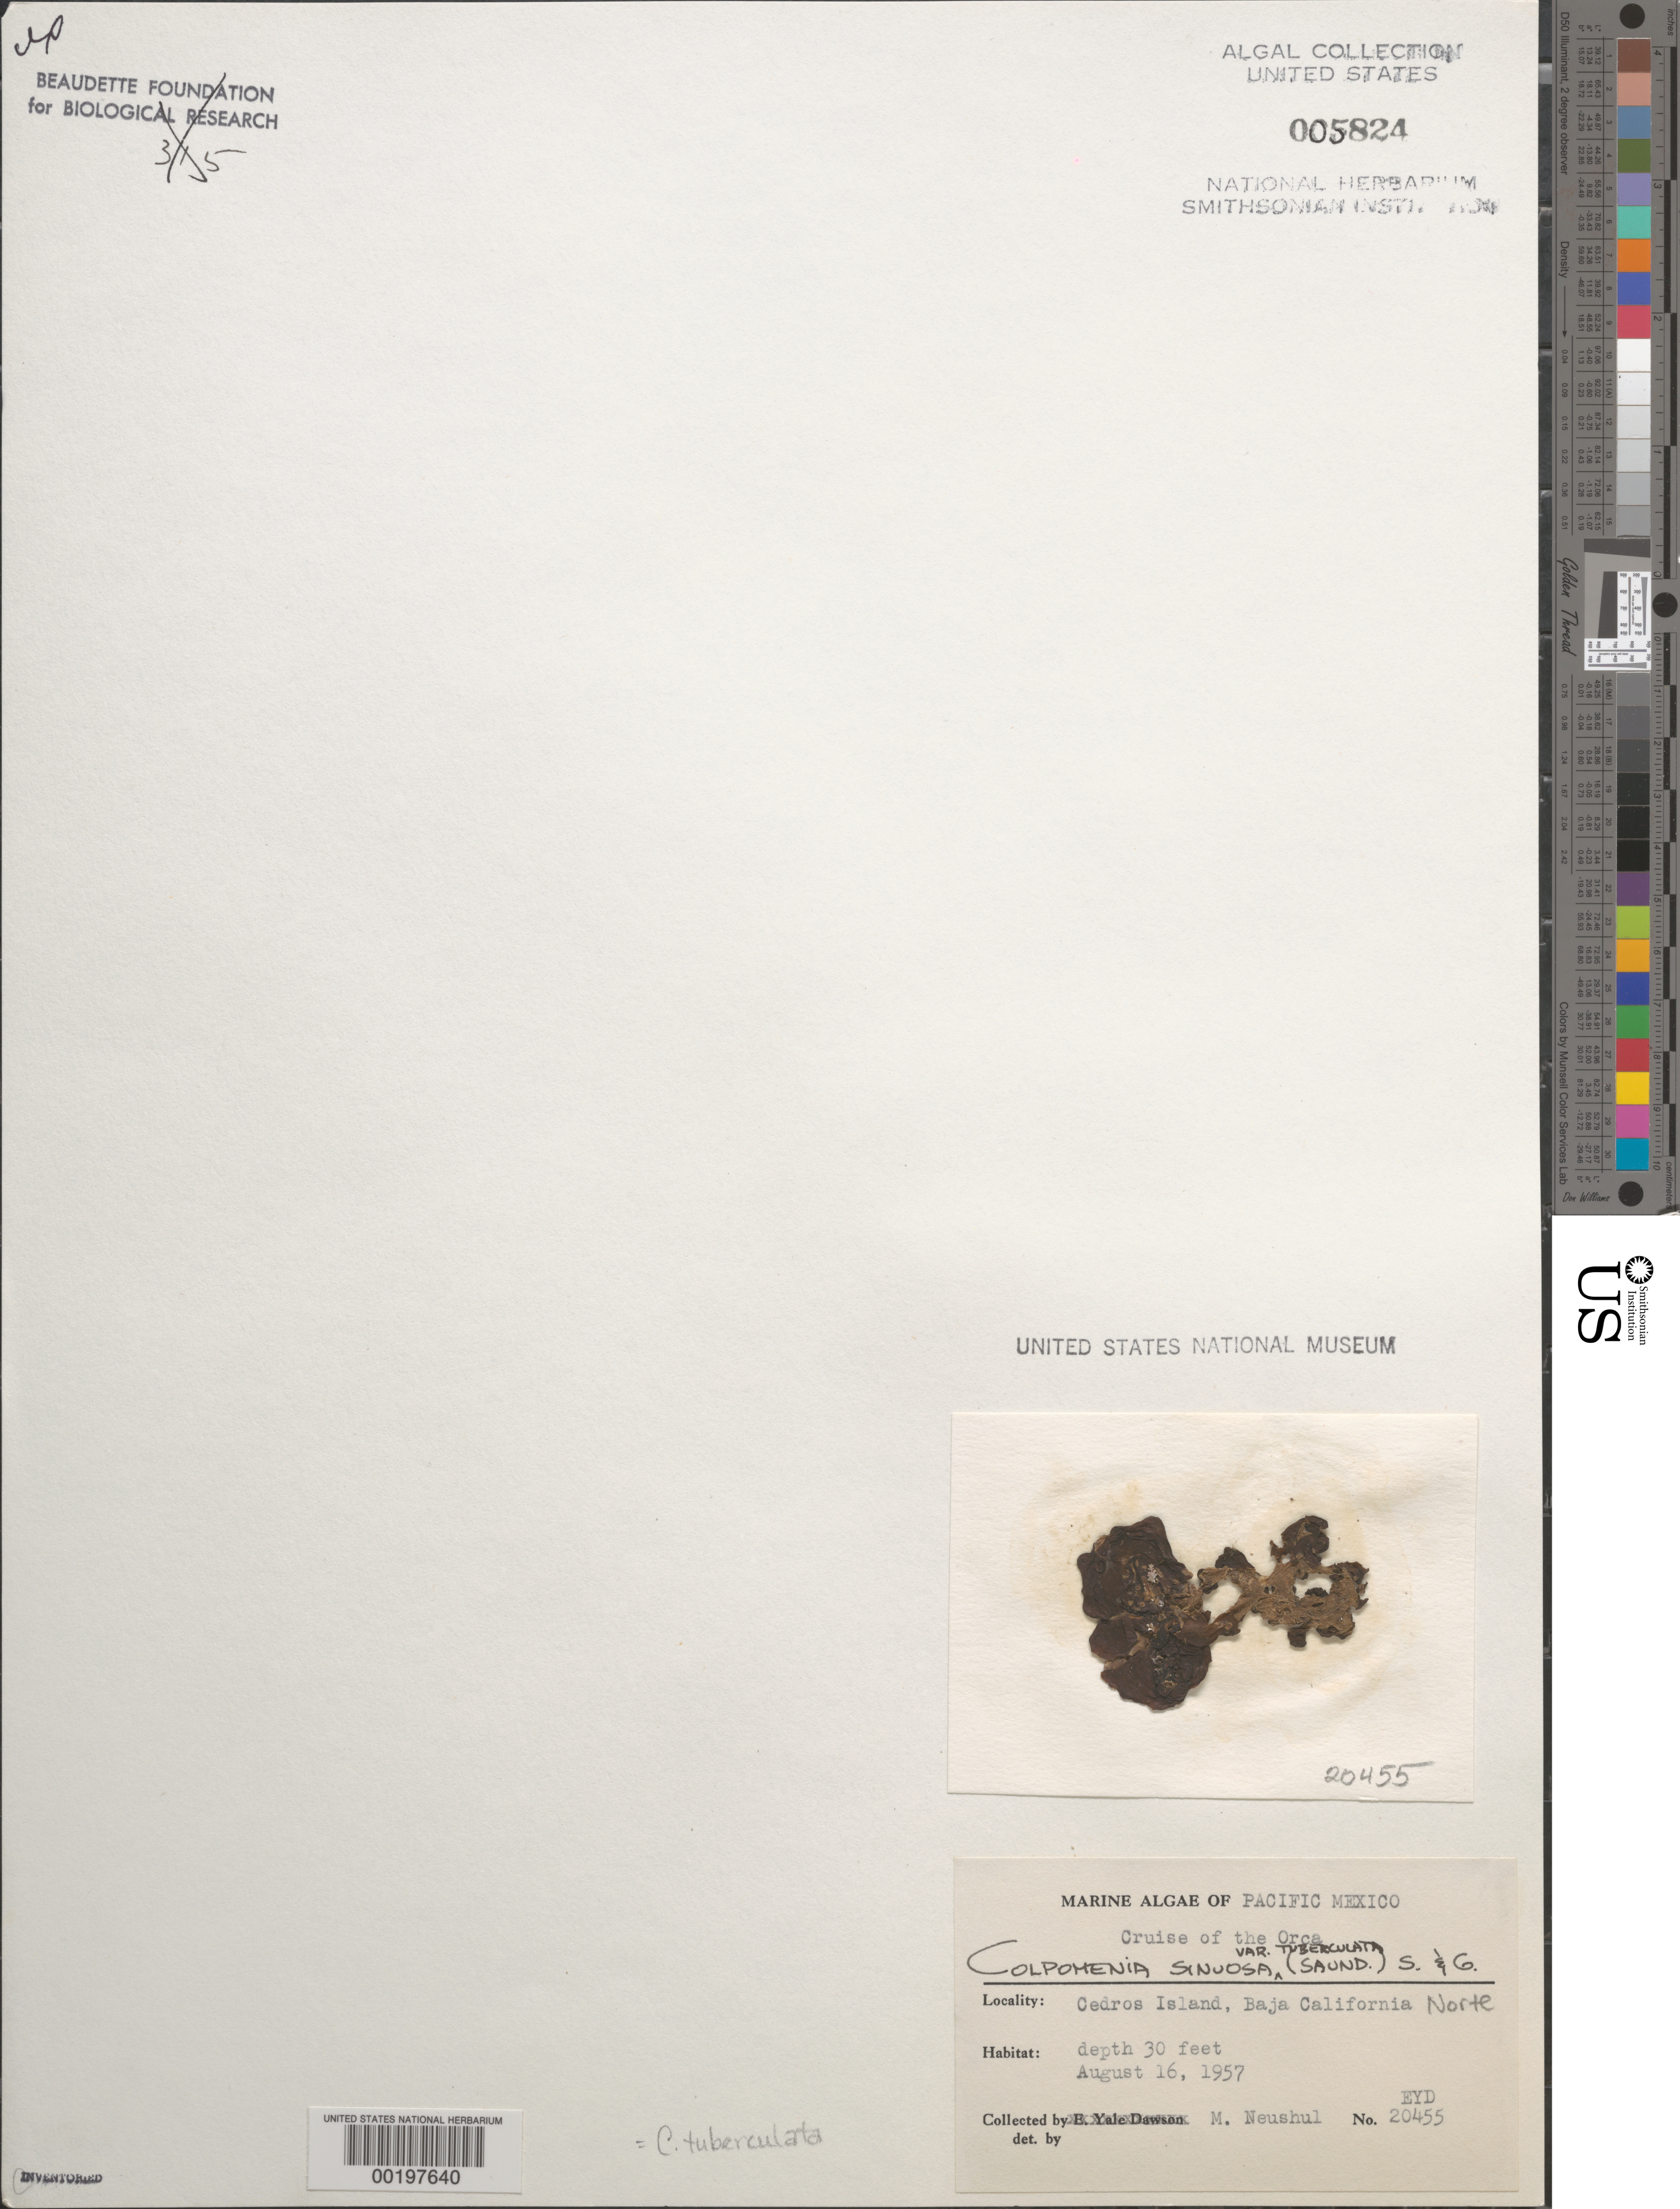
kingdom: Chromista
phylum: Ochrophyta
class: Phaeophyceae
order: Scytosiphonales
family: Scytosiphonaceae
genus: Colpomenia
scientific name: Colpomenia tuberculata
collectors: M. Neushul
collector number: EYD 20455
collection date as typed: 16 Aug 1957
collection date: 1957-08-16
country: Mexico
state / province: Baja California Norte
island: Isla Cedros (Cedros Island)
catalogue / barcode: US 5824